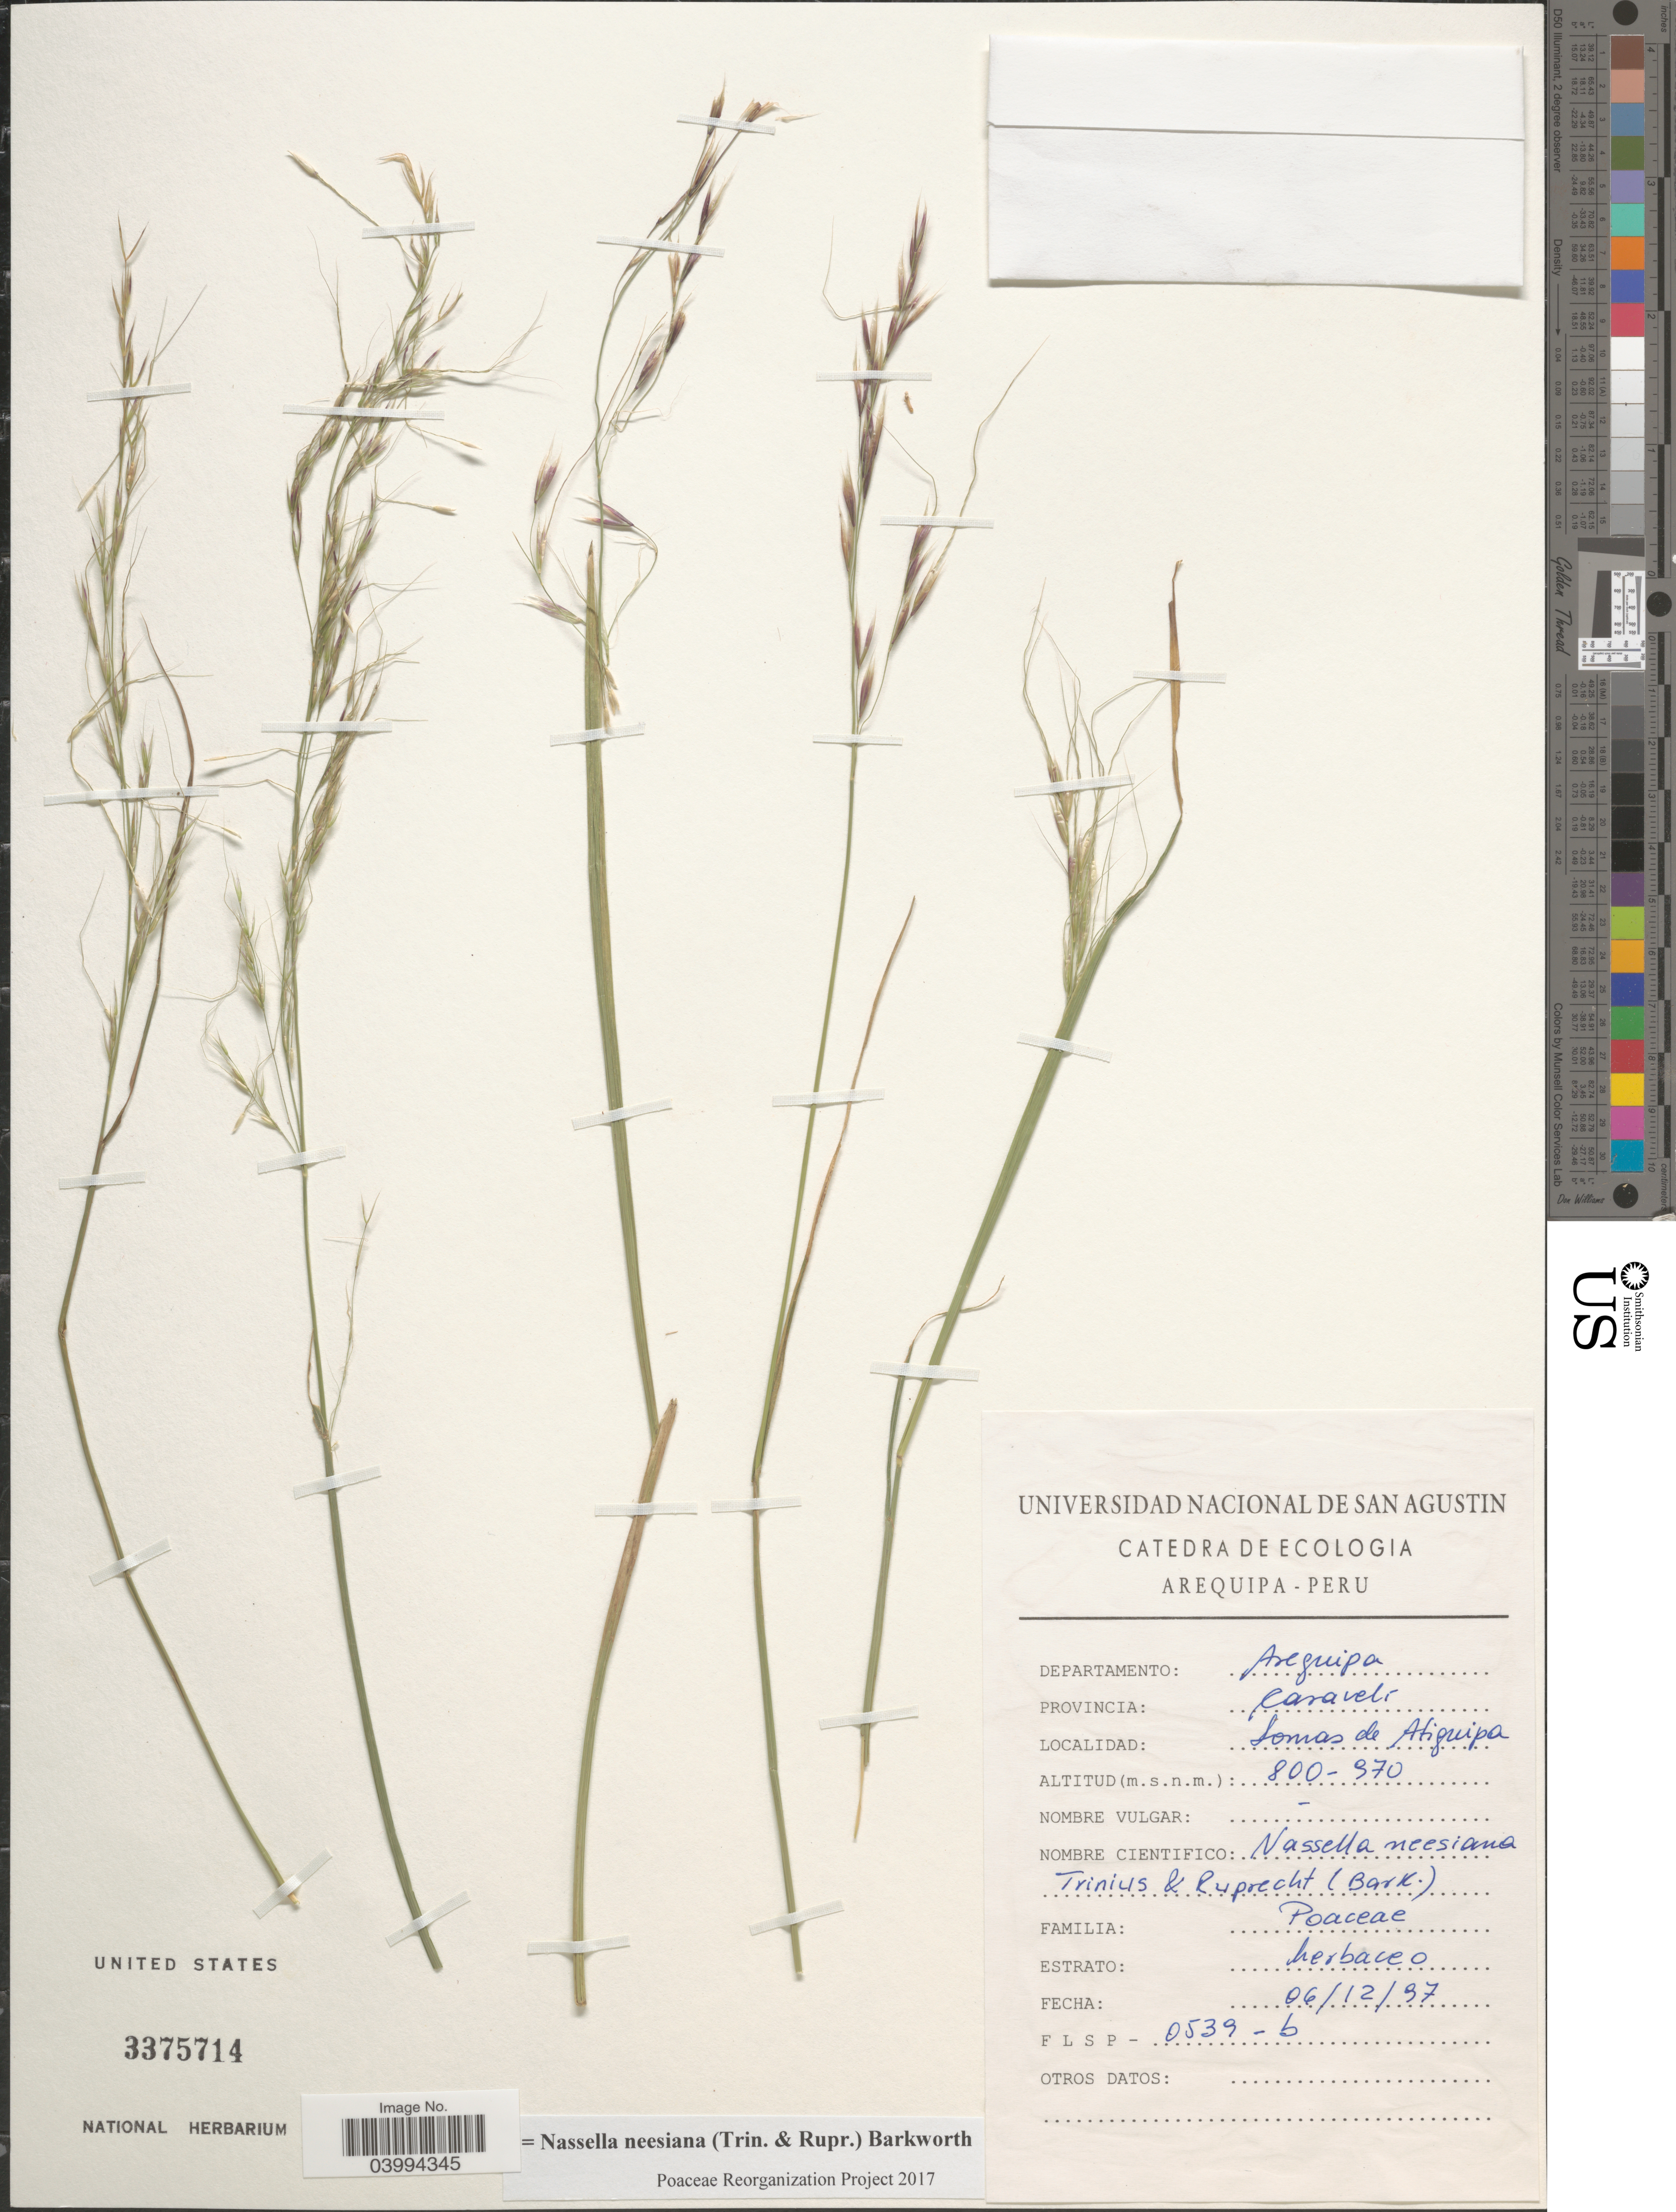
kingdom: Plantae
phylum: Tracheophyta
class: Liliopsida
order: Poales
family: Poaceae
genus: Nassella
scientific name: Nassella neesiana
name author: (Trin. & Rupr.) Barkworth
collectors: F. L. S. P.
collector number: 0539b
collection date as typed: Transcribed d/m/y: 6/12/97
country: Peru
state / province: Arequipa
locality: Departamento Arequipa. Provincia: Caravelí. Somas de Atiquipa.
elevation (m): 800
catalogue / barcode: US 3375714